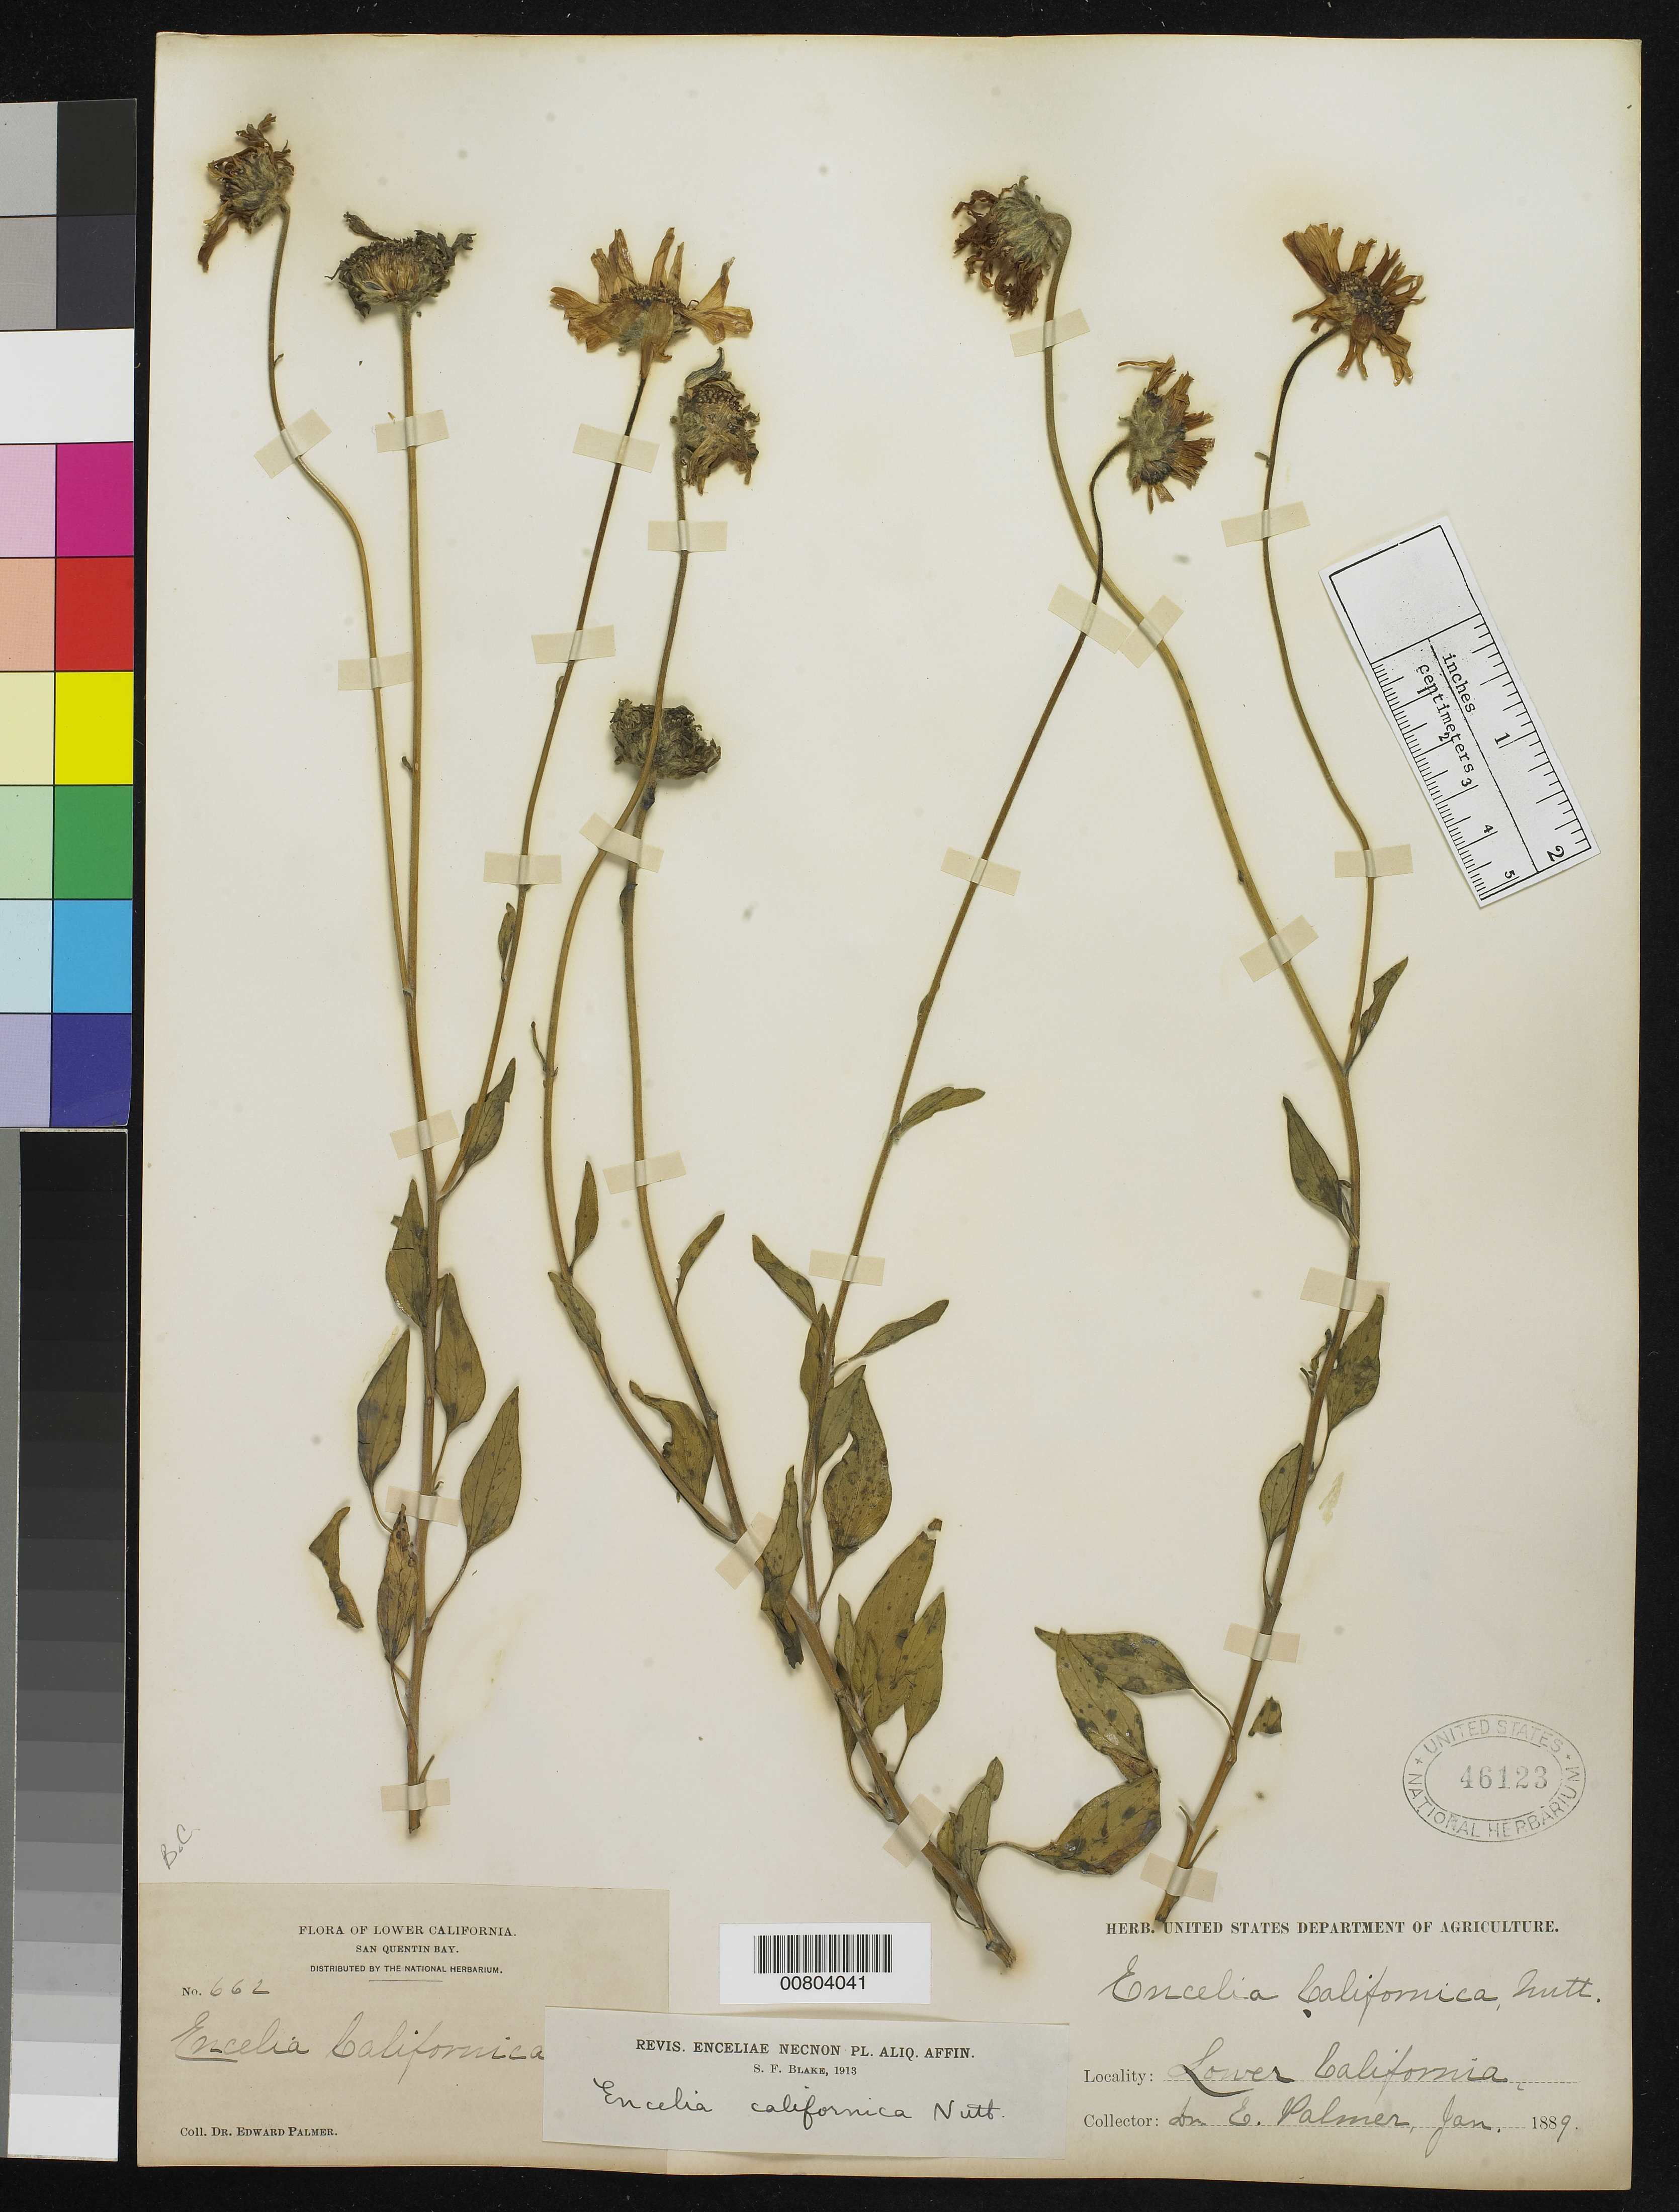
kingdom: Plantae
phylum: Tracheophyta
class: Magnoliopsida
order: Asterales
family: Asteraceae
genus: Encelia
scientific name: Encelia californica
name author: Nutt.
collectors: E. Palmer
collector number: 662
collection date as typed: Jan 1889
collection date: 1889-01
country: Mexico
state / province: Baja California Norte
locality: San Quentin Bay, Baja California.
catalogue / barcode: US 46123